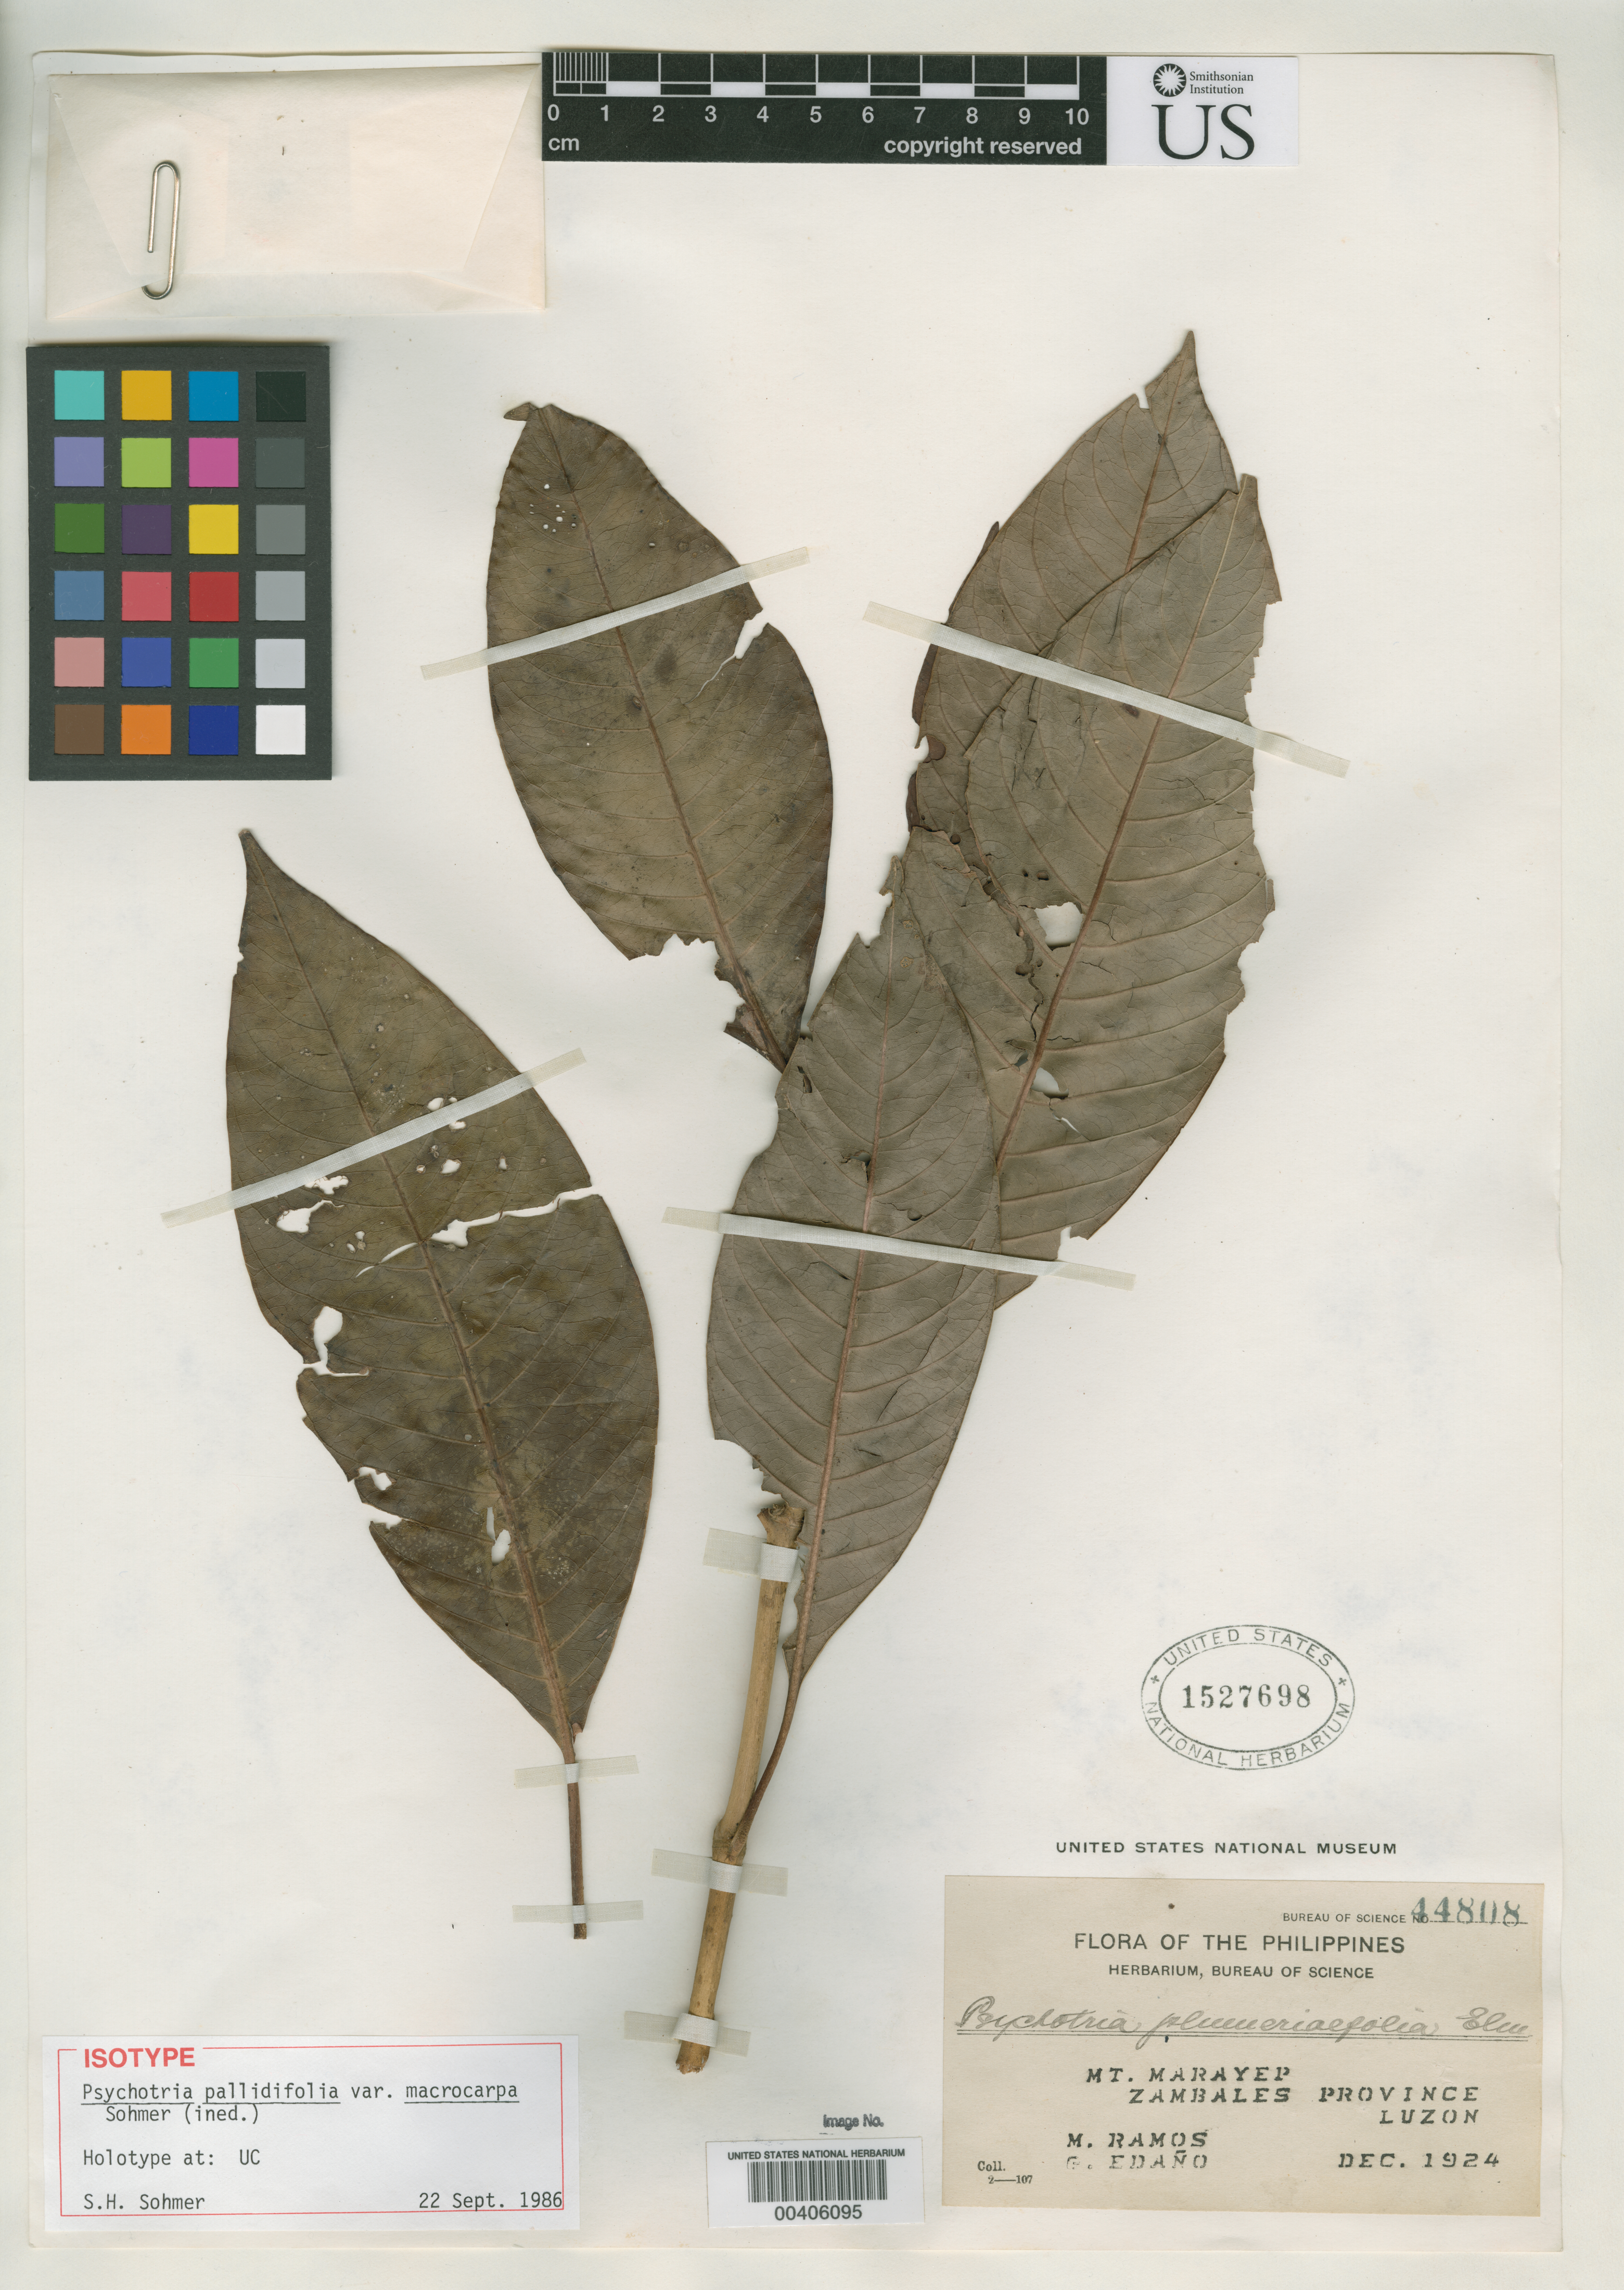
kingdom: Plantae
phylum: Tracheophyta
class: Magnoliopsida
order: Gentianales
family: Rubiaceae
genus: Psychotria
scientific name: Psychotria reynosoi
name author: Sohmer & A.P. Davis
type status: Isotype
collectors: M. Ramos & G. E. Edaño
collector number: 44808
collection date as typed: Dec 1924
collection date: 1924-12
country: Philippines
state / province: Central Luzon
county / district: Zambales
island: Luzon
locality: Mt. Marayep.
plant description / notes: Specimen annotated as isotype of "Psychotria pallidifolia var. macrocarpa Sohmer (ined.)"; name never published, and taxon ultimately published as Psychotria reynosoi Sohmer & A.P. Davis.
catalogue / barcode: US 1527698